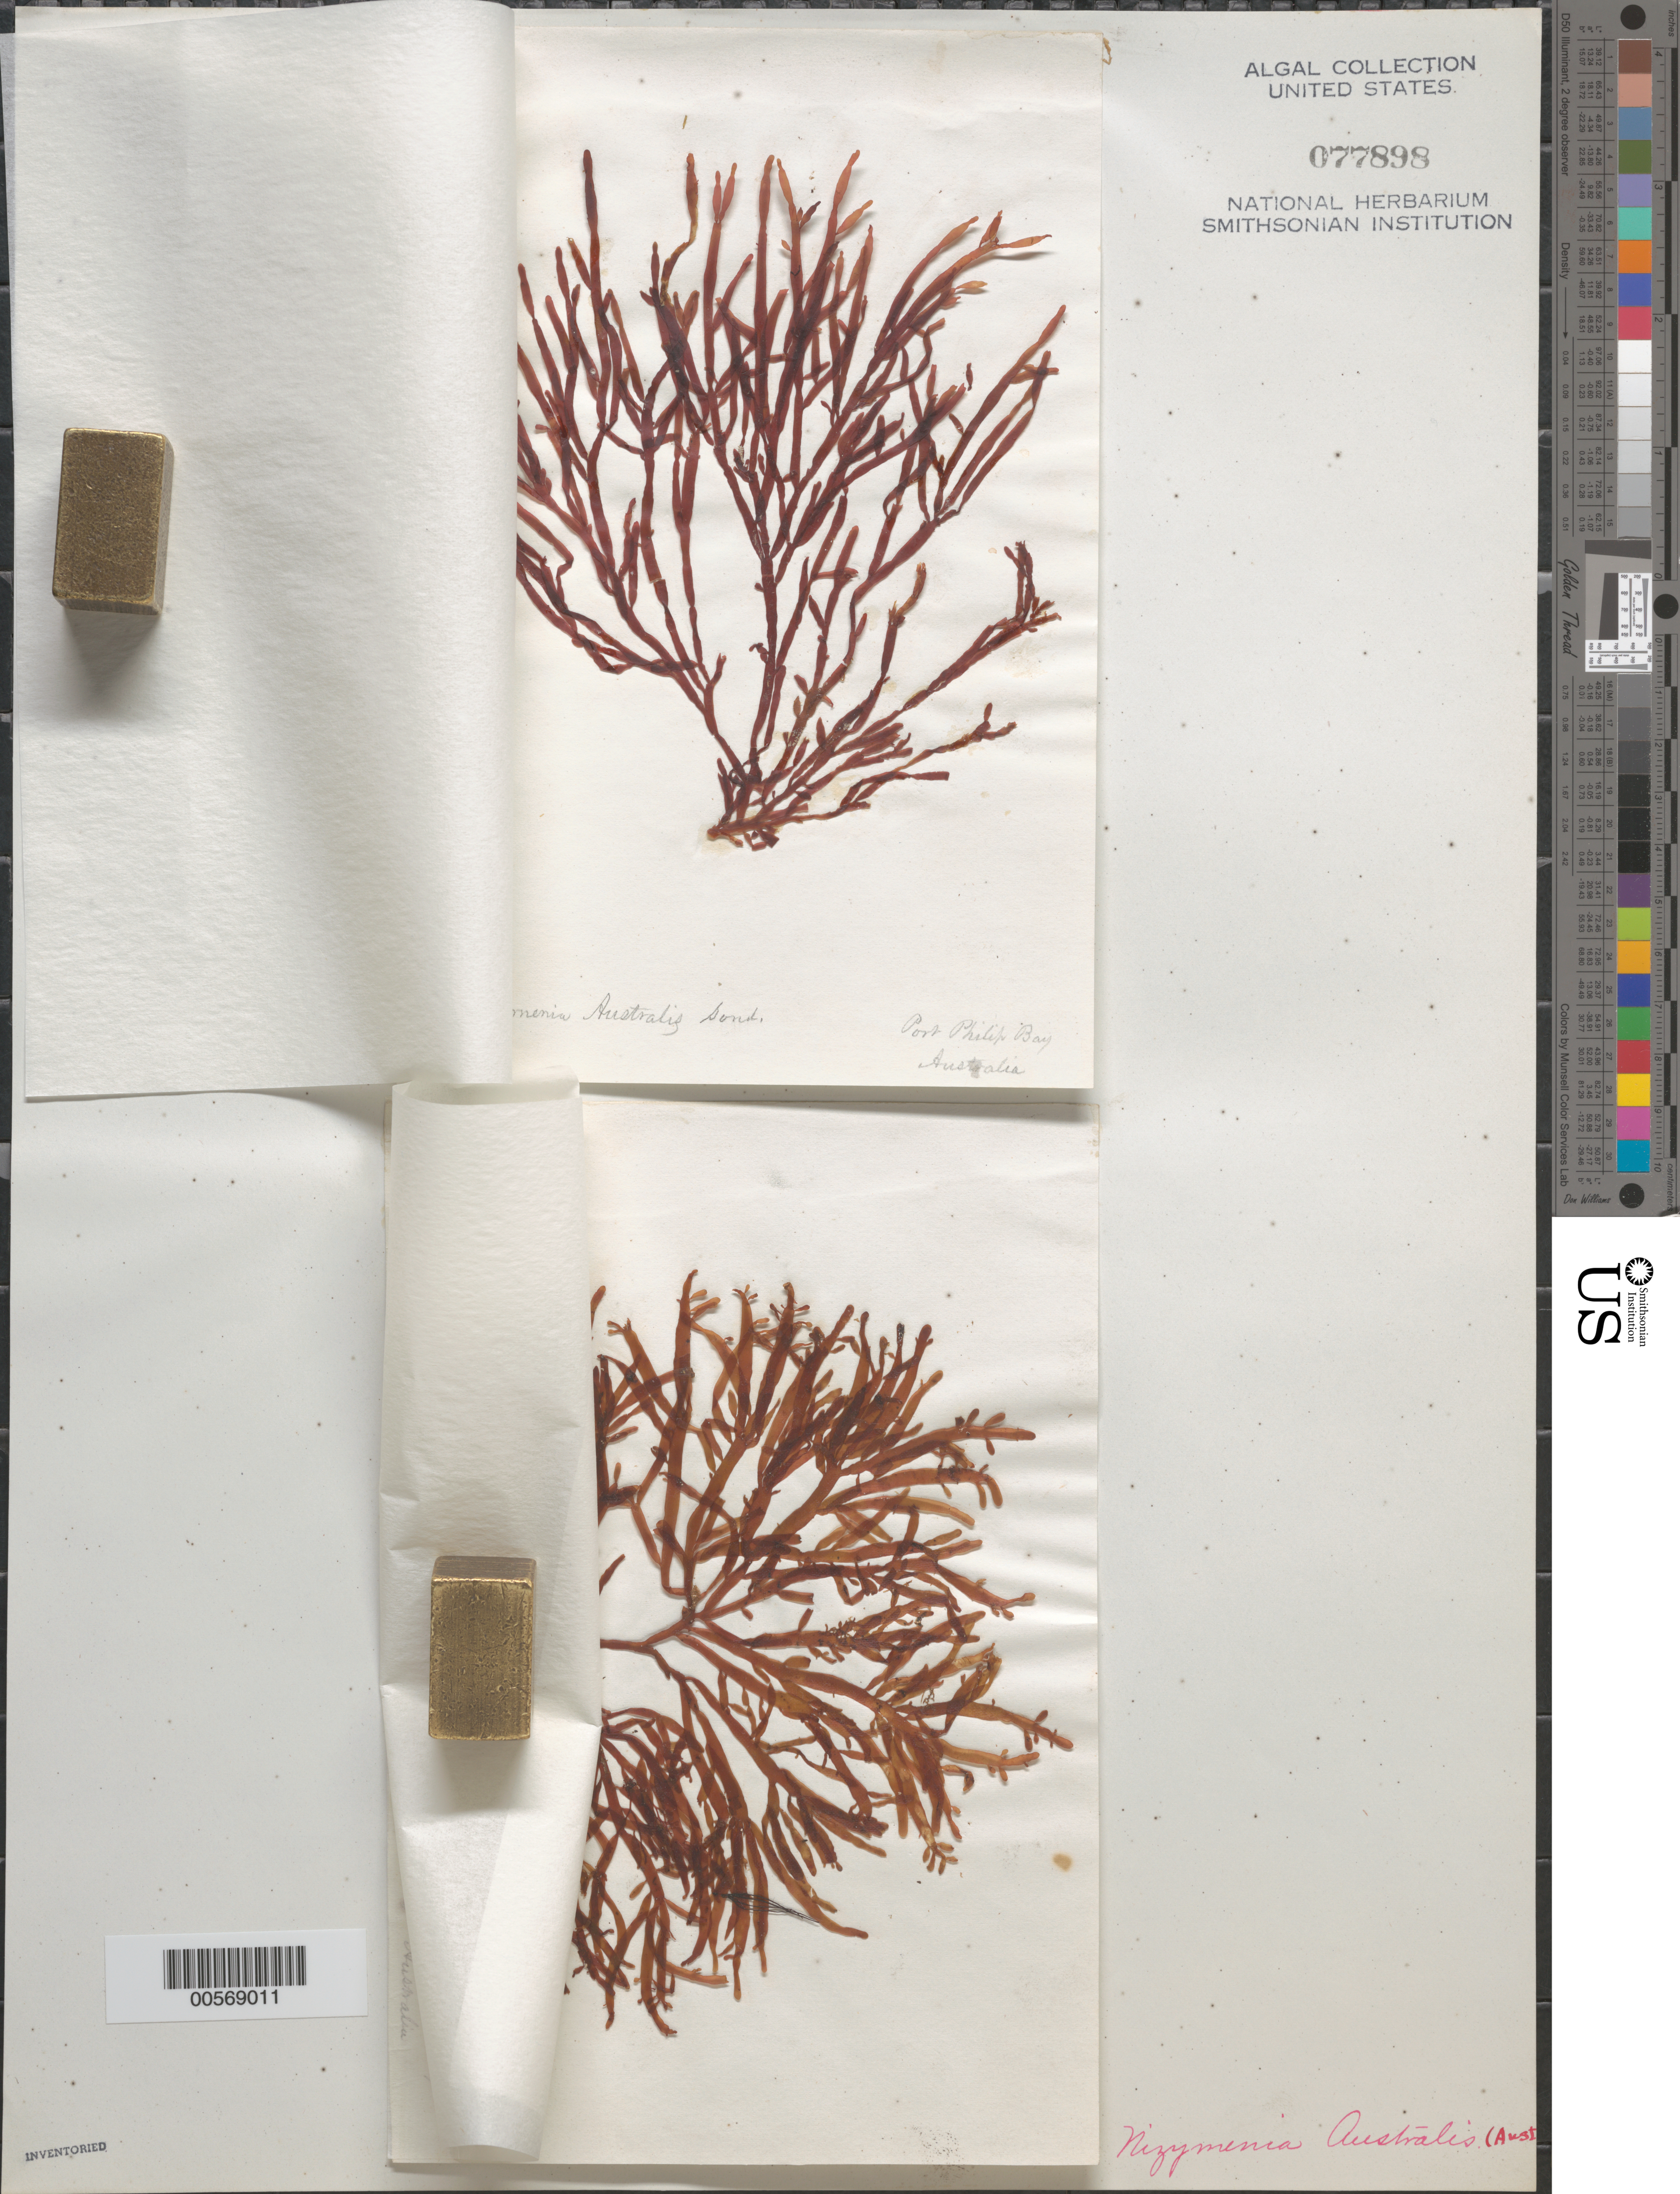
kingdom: Plantae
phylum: Rhodophyta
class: Florideophyceae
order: Gigartinales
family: Nizymeniaceae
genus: Nizymenia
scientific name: Nizymenia australis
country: Australia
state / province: Victoria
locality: Port Phillip Bay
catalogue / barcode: US 77898